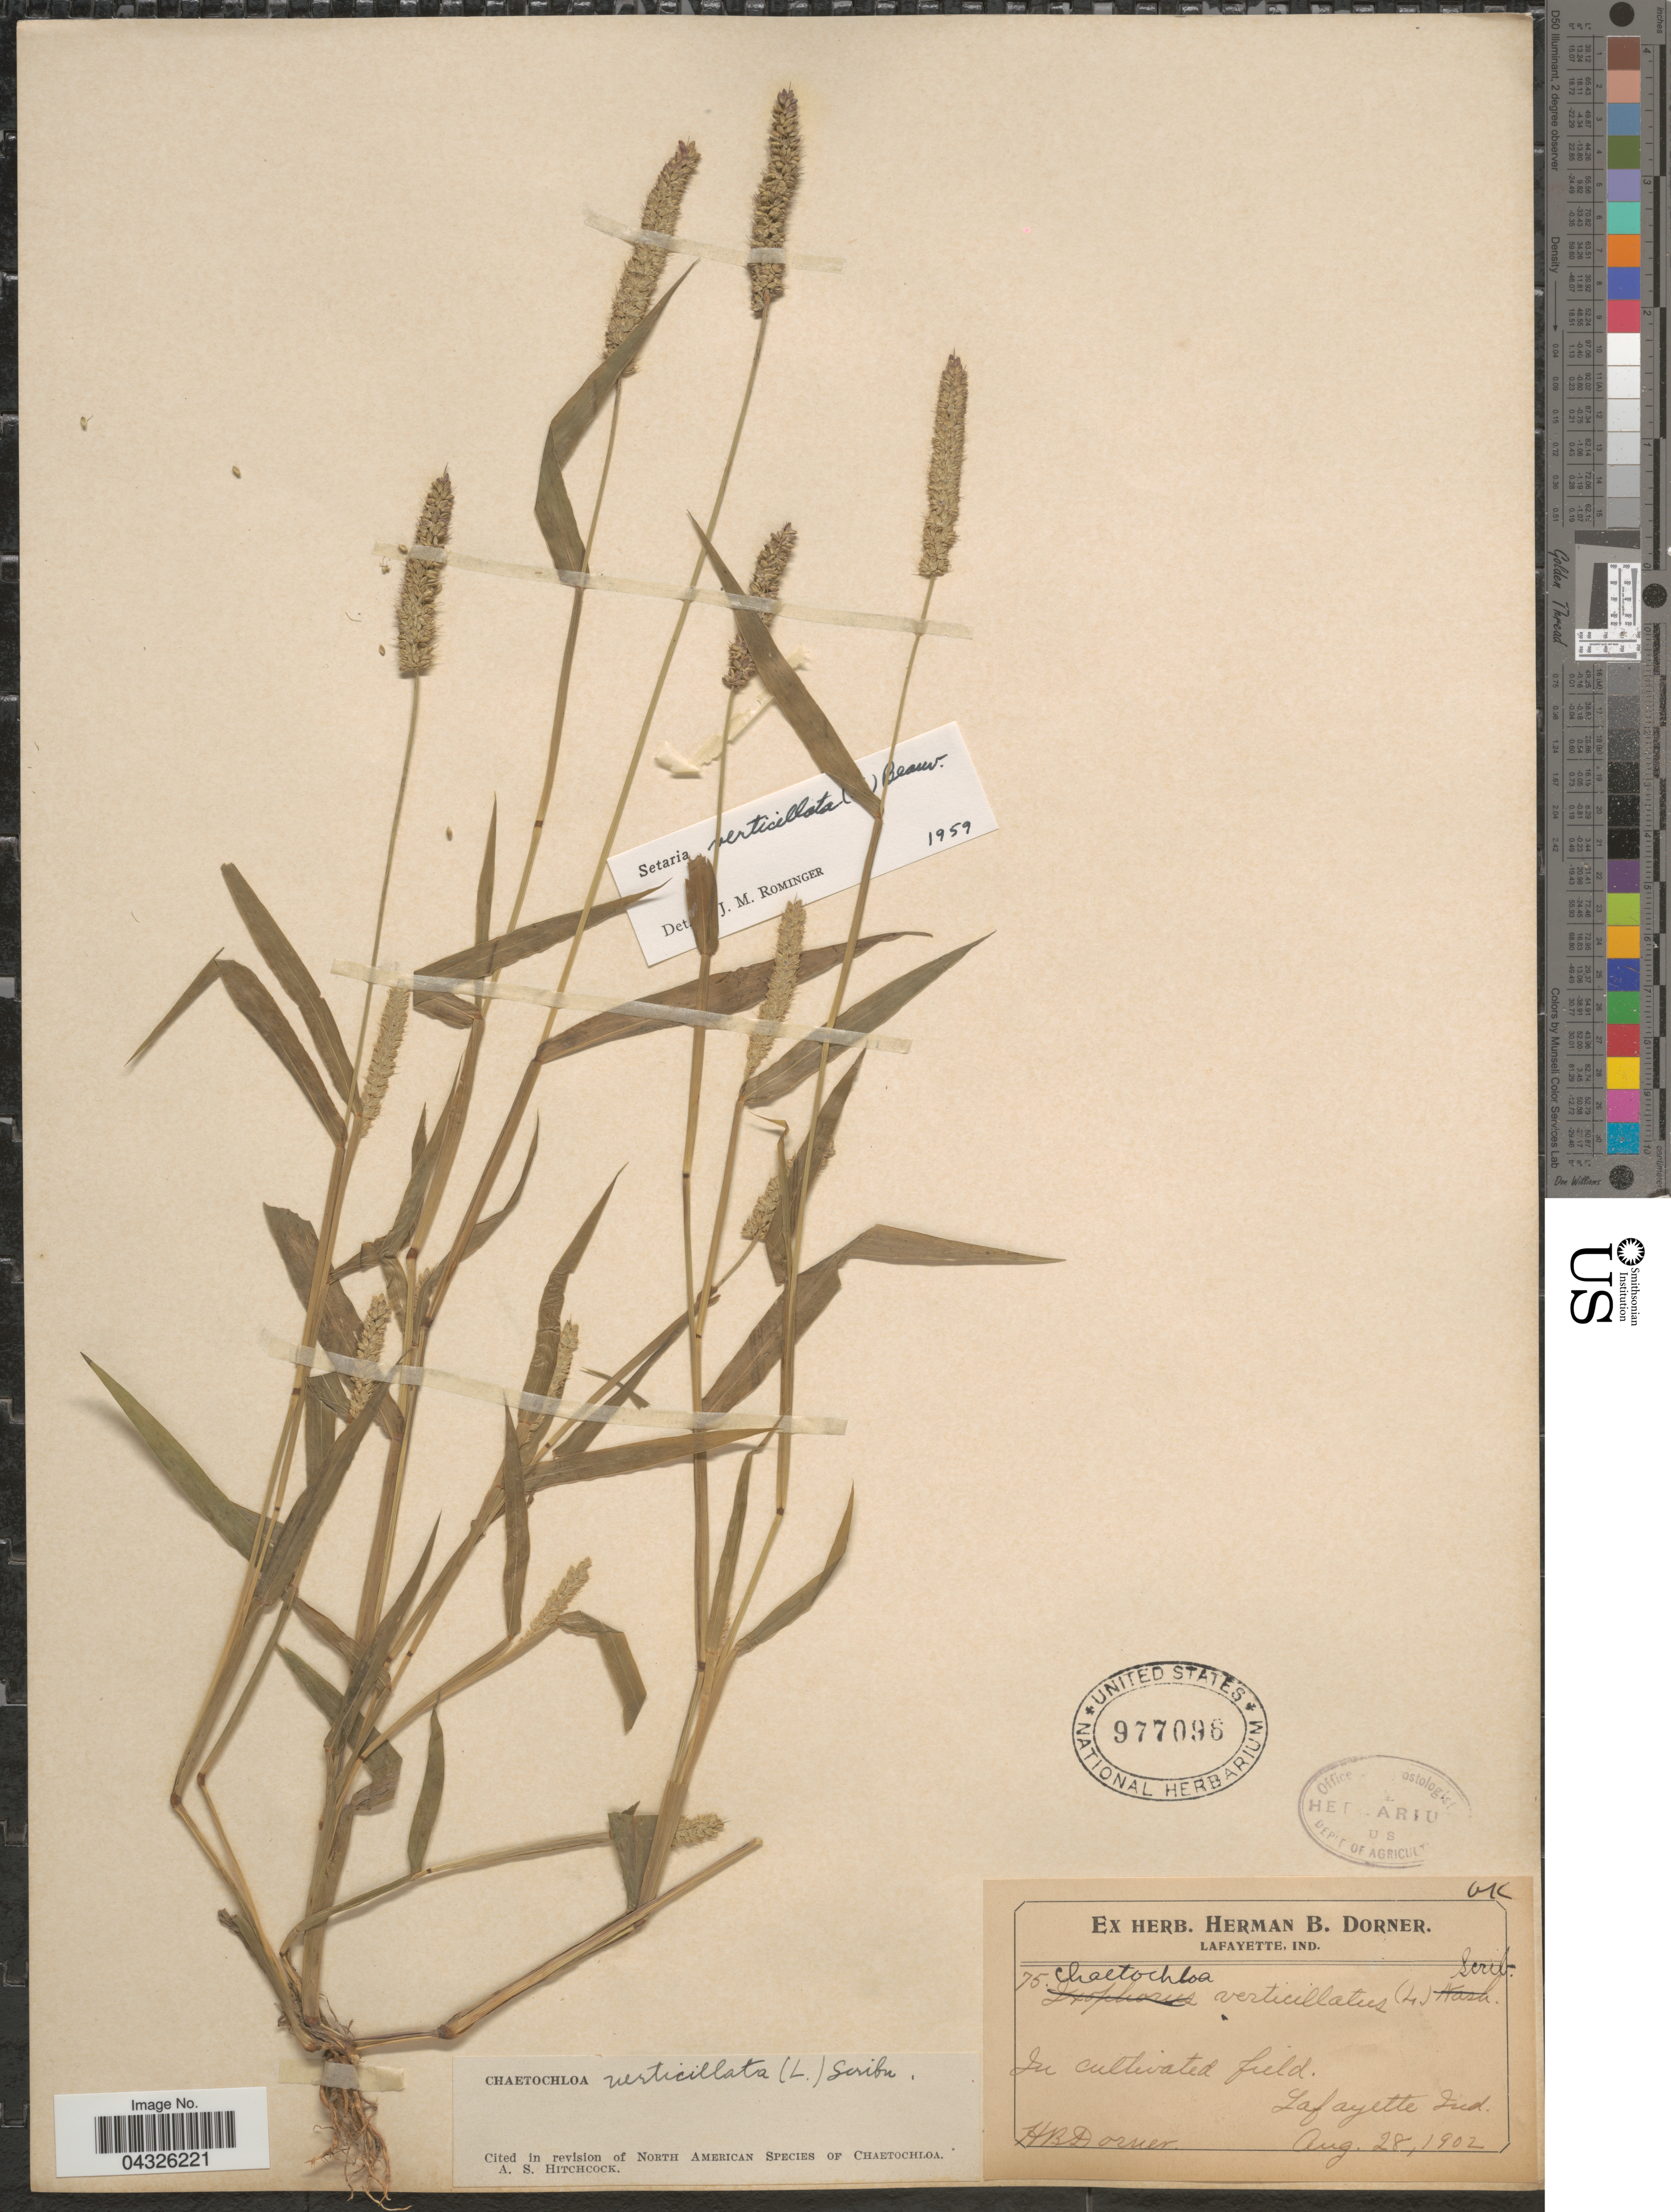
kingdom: Plantae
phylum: Tracheophyta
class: Liliopsida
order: Poales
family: Poaceae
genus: Setaria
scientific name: Setaria verticillata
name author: (L.) P. Beauv.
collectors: H. Dorner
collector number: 75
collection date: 1902-08-28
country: United States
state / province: Indiana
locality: Lafayette.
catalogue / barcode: US 977096